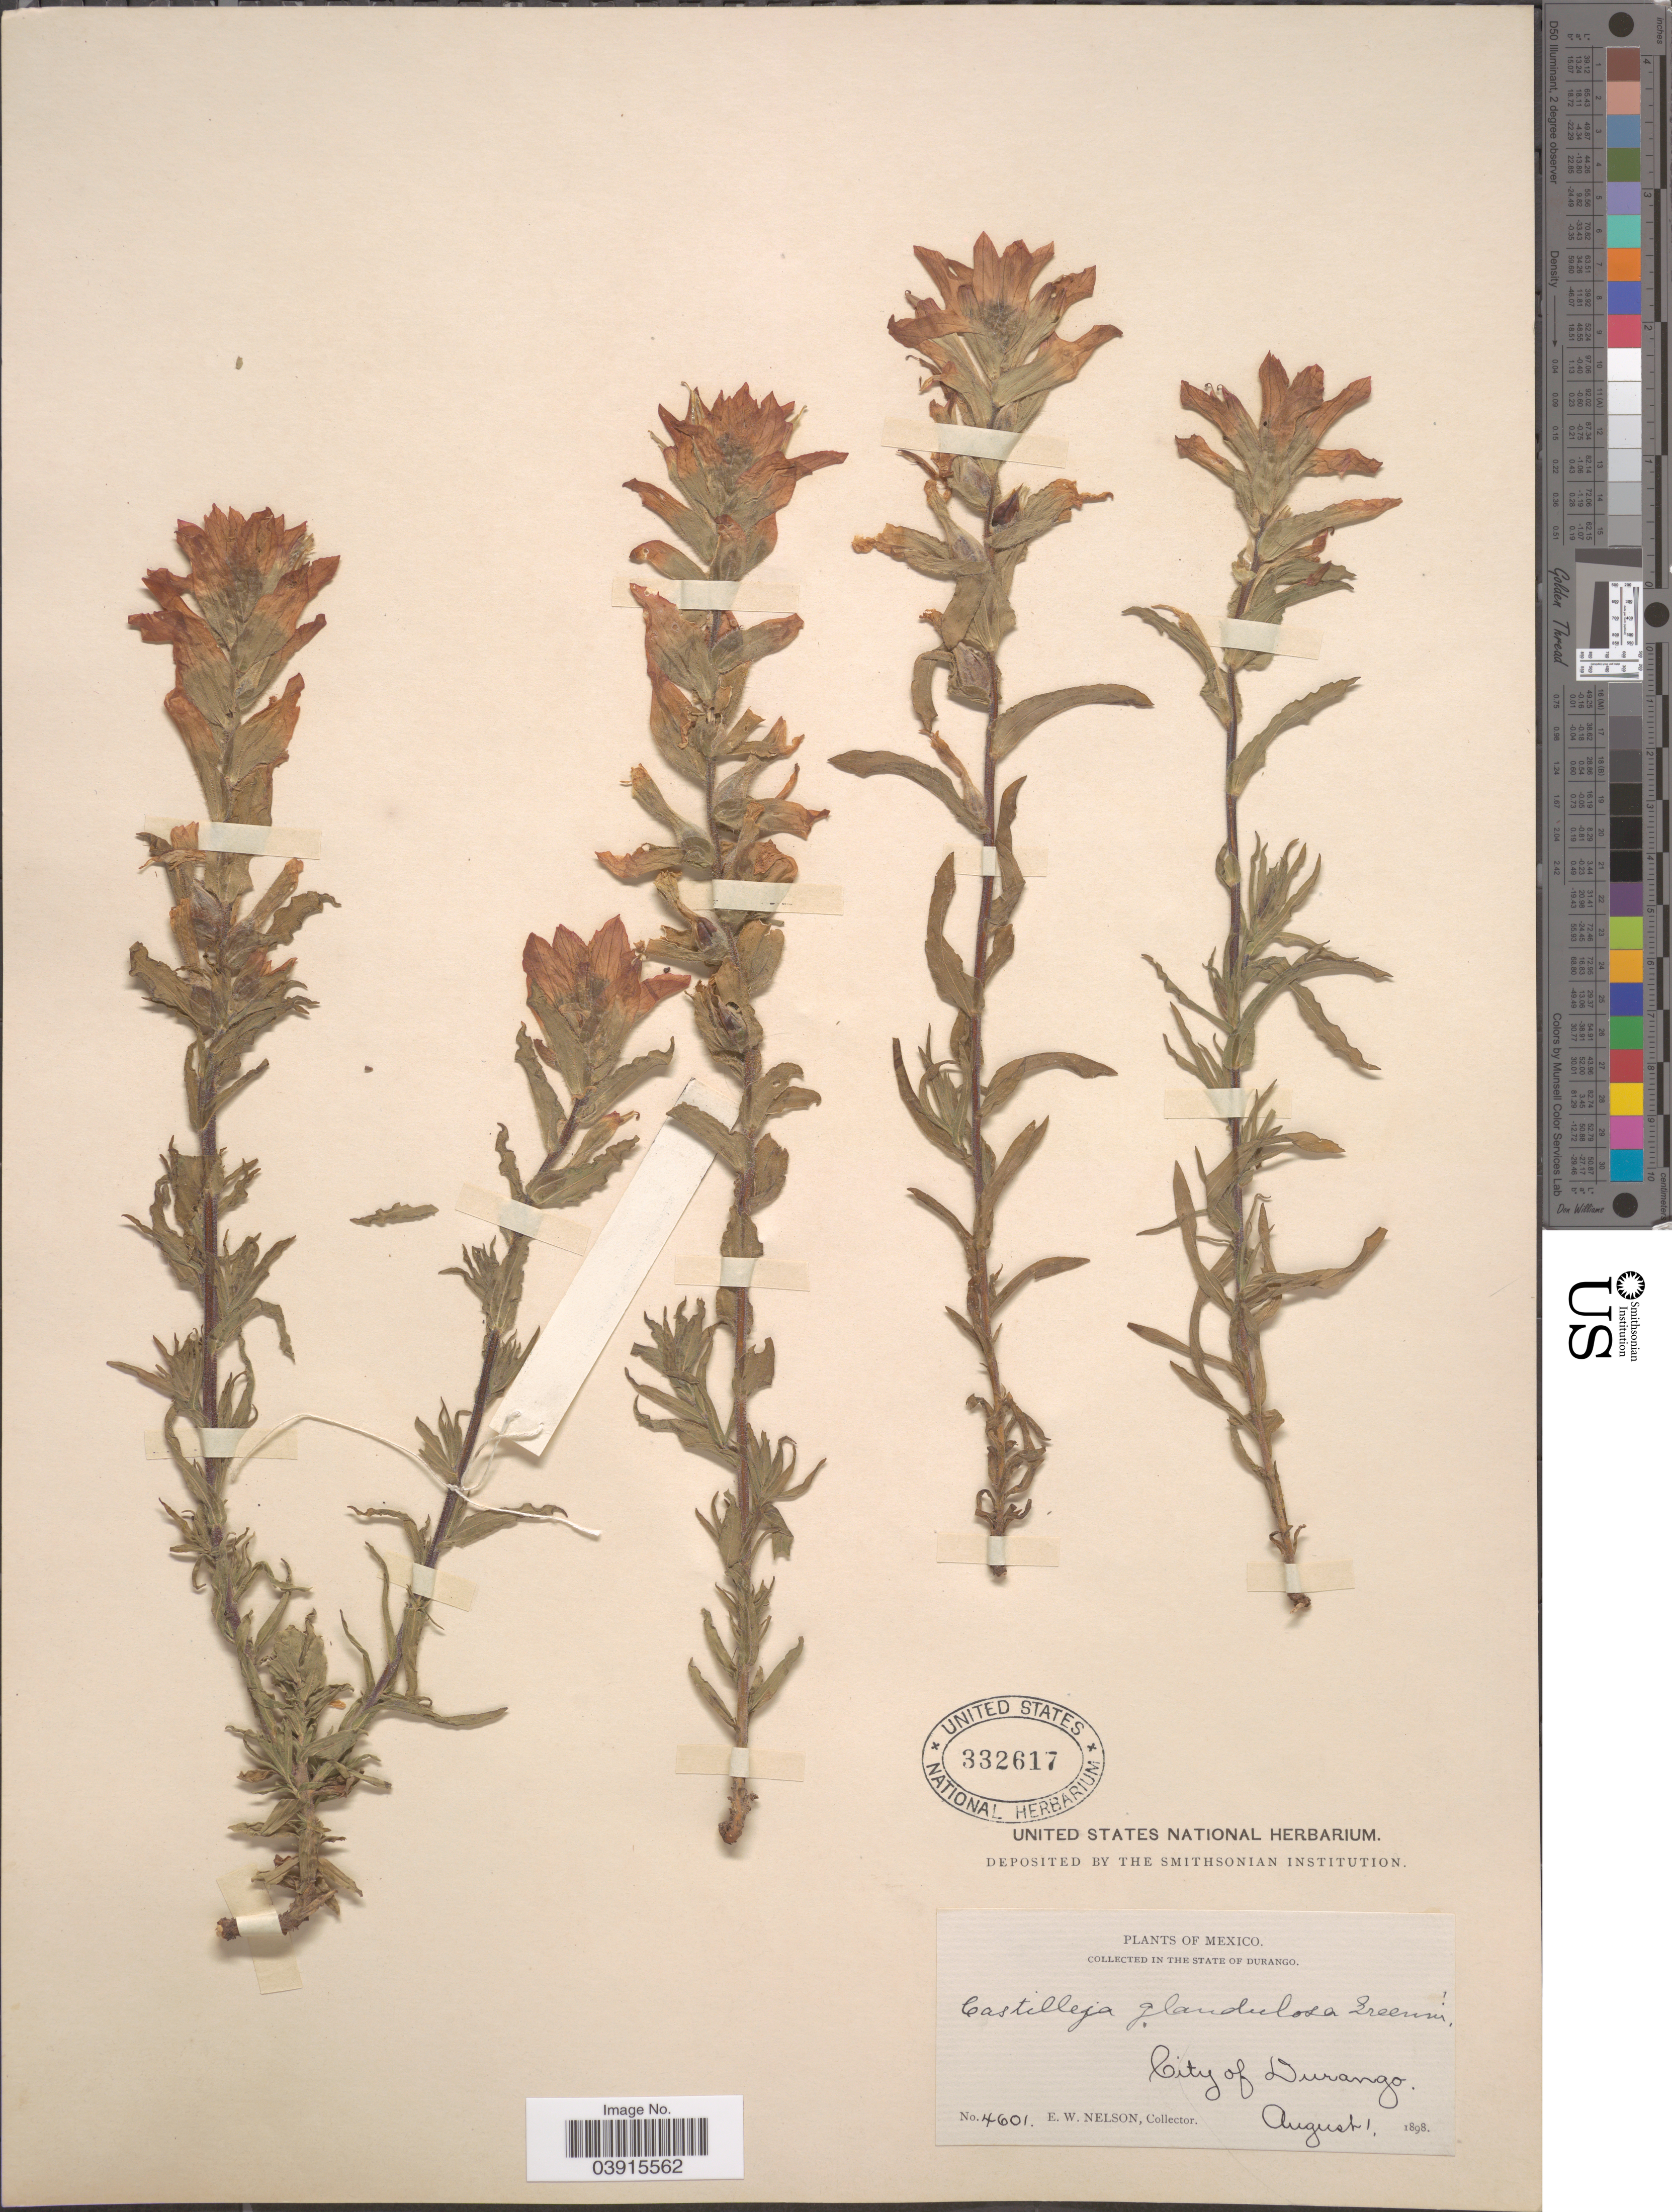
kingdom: Plantae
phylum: Tracheophyta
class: Magnoliopsida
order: Lamiales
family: Orobanchaceae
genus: Castilleja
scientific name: Castilleja scorzonerifolia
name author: Kunth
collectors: E. W. Nelson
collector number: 4601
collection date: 1898-08-01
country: Mexico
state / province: Durango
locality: City of Durango.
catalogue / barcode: US 332617